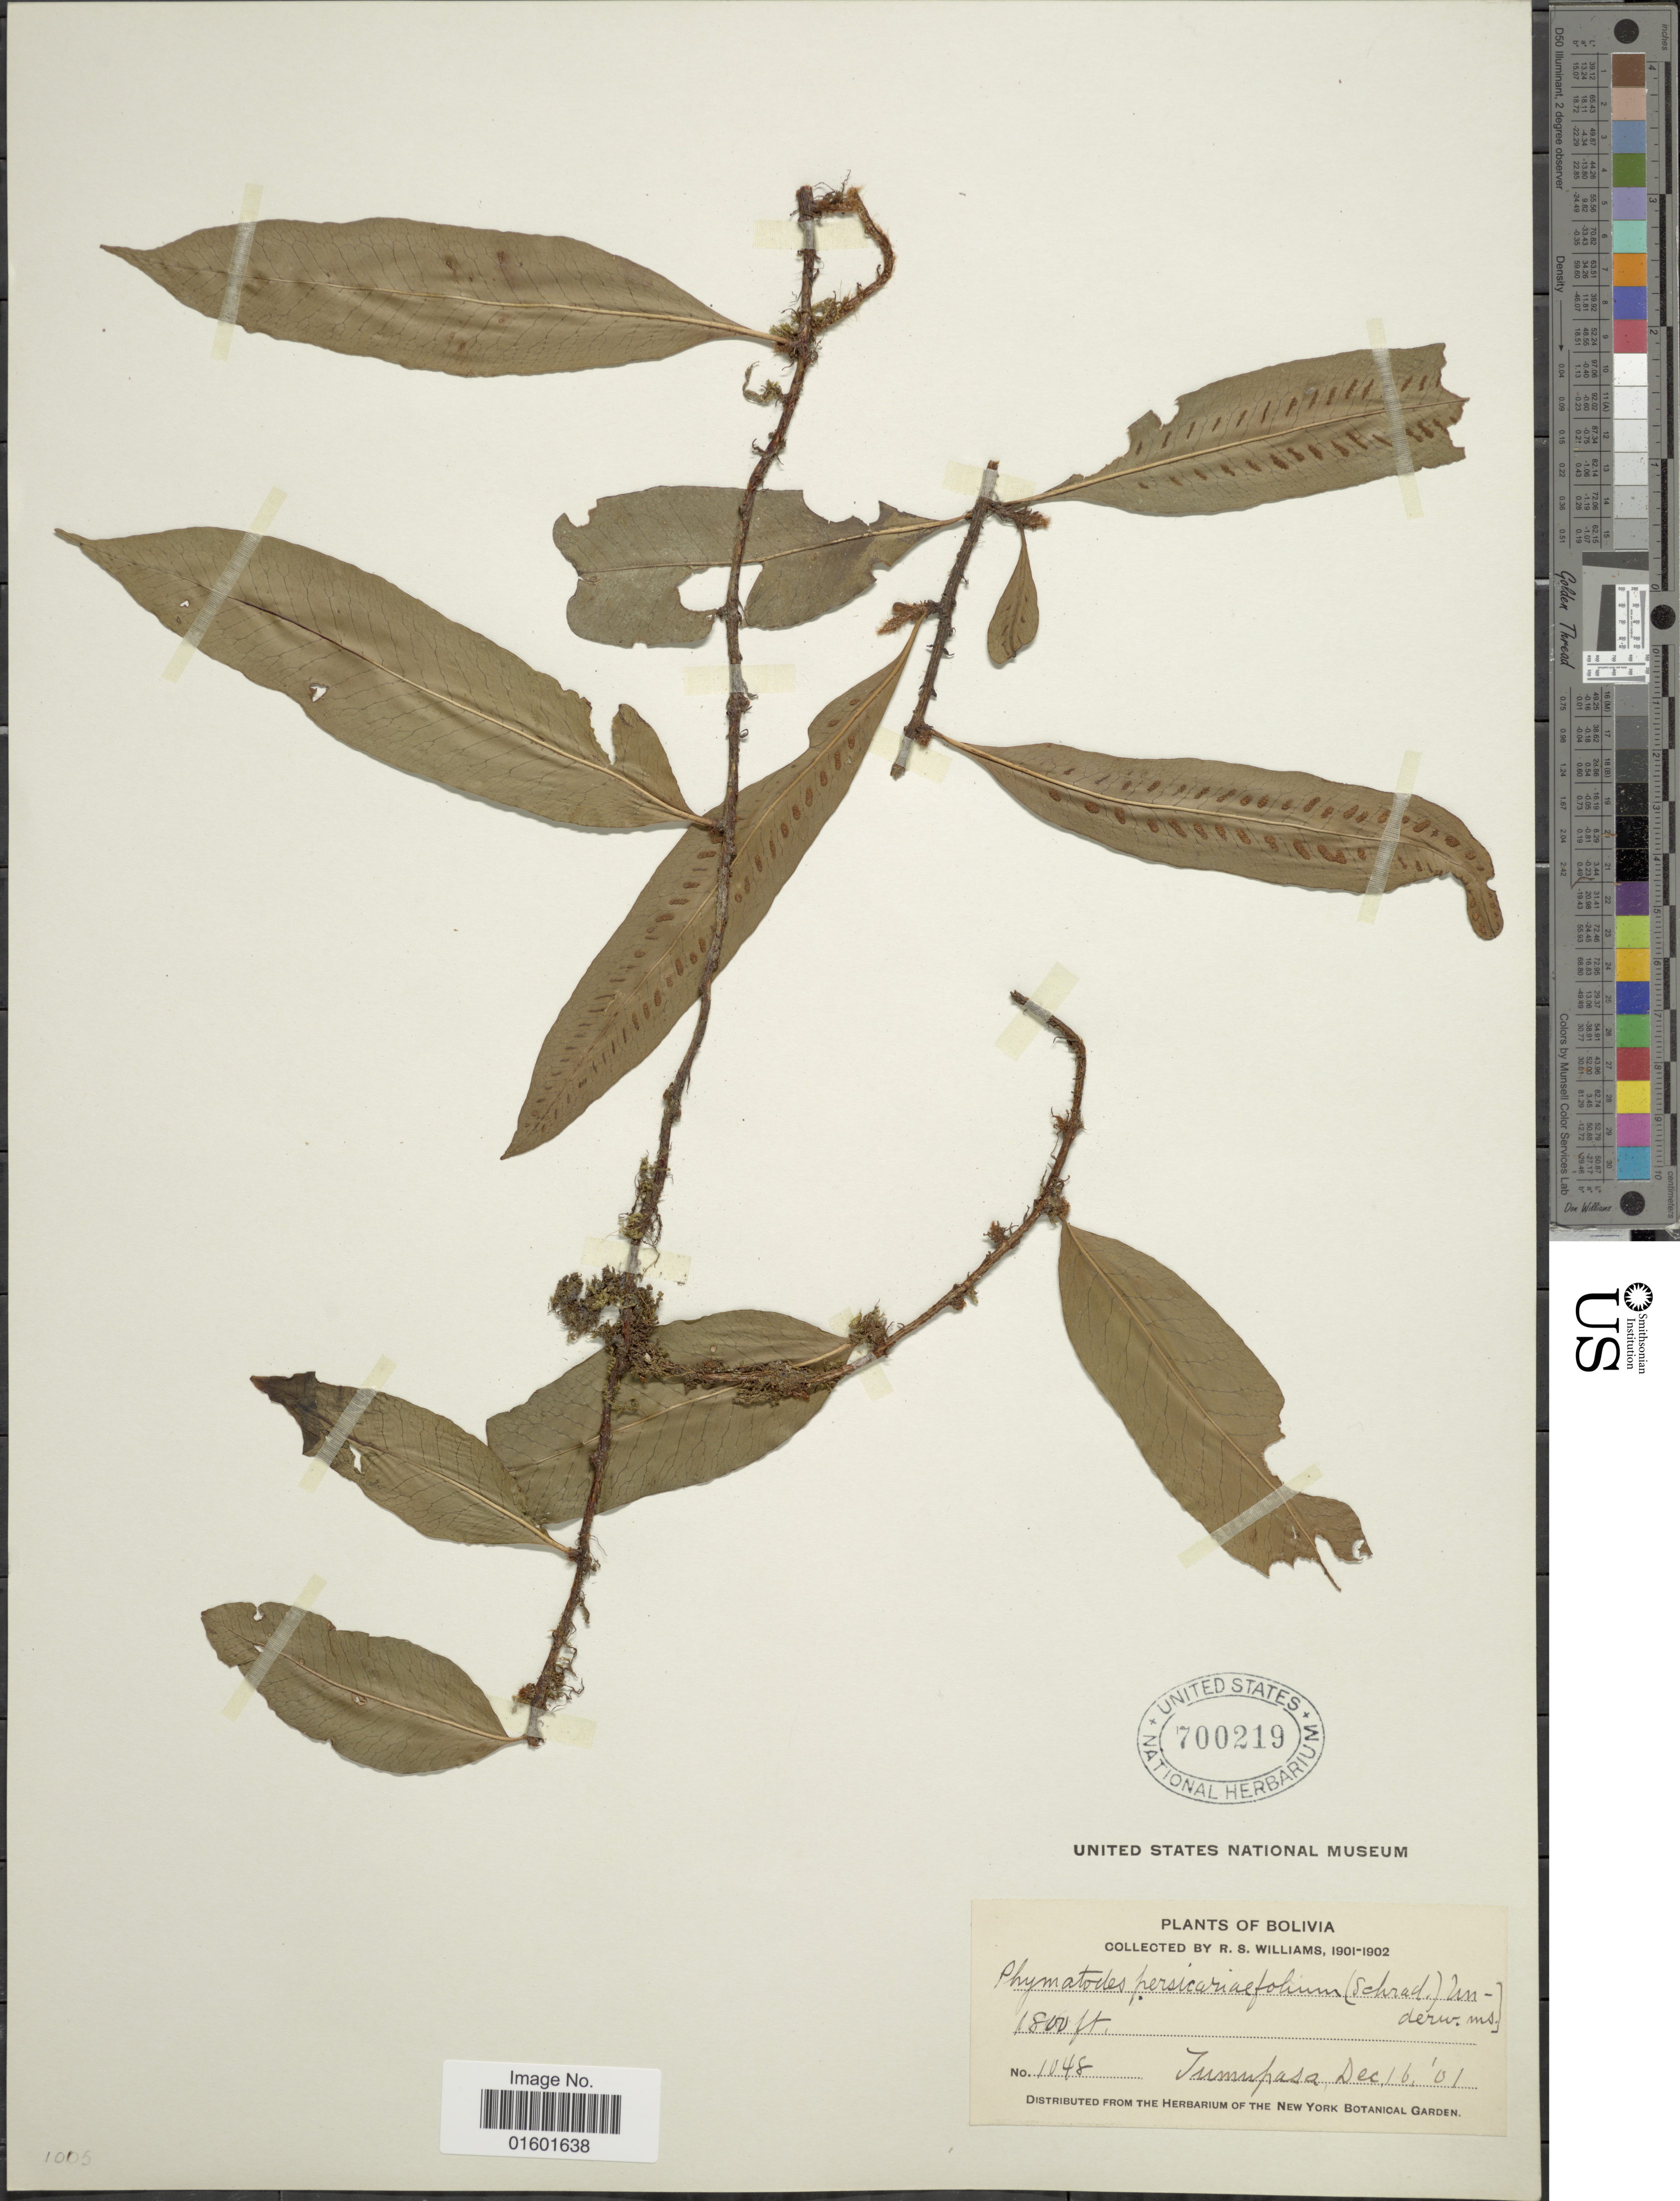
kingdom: Plantae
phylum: Tracheophyta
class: Polypodiopsida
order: Polypodiales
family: Polypodiaceae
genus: Microgramma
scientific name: Microgramma persicariifolia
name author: (Schrad.) C. Presl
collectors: R. S. Williams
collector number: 1048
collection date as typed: Dec. 16, '01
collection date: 1901-12-16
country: Bolivia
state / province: La Paz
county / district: Iturralde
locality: Tumupasa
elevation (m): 549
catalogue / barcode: US 700219